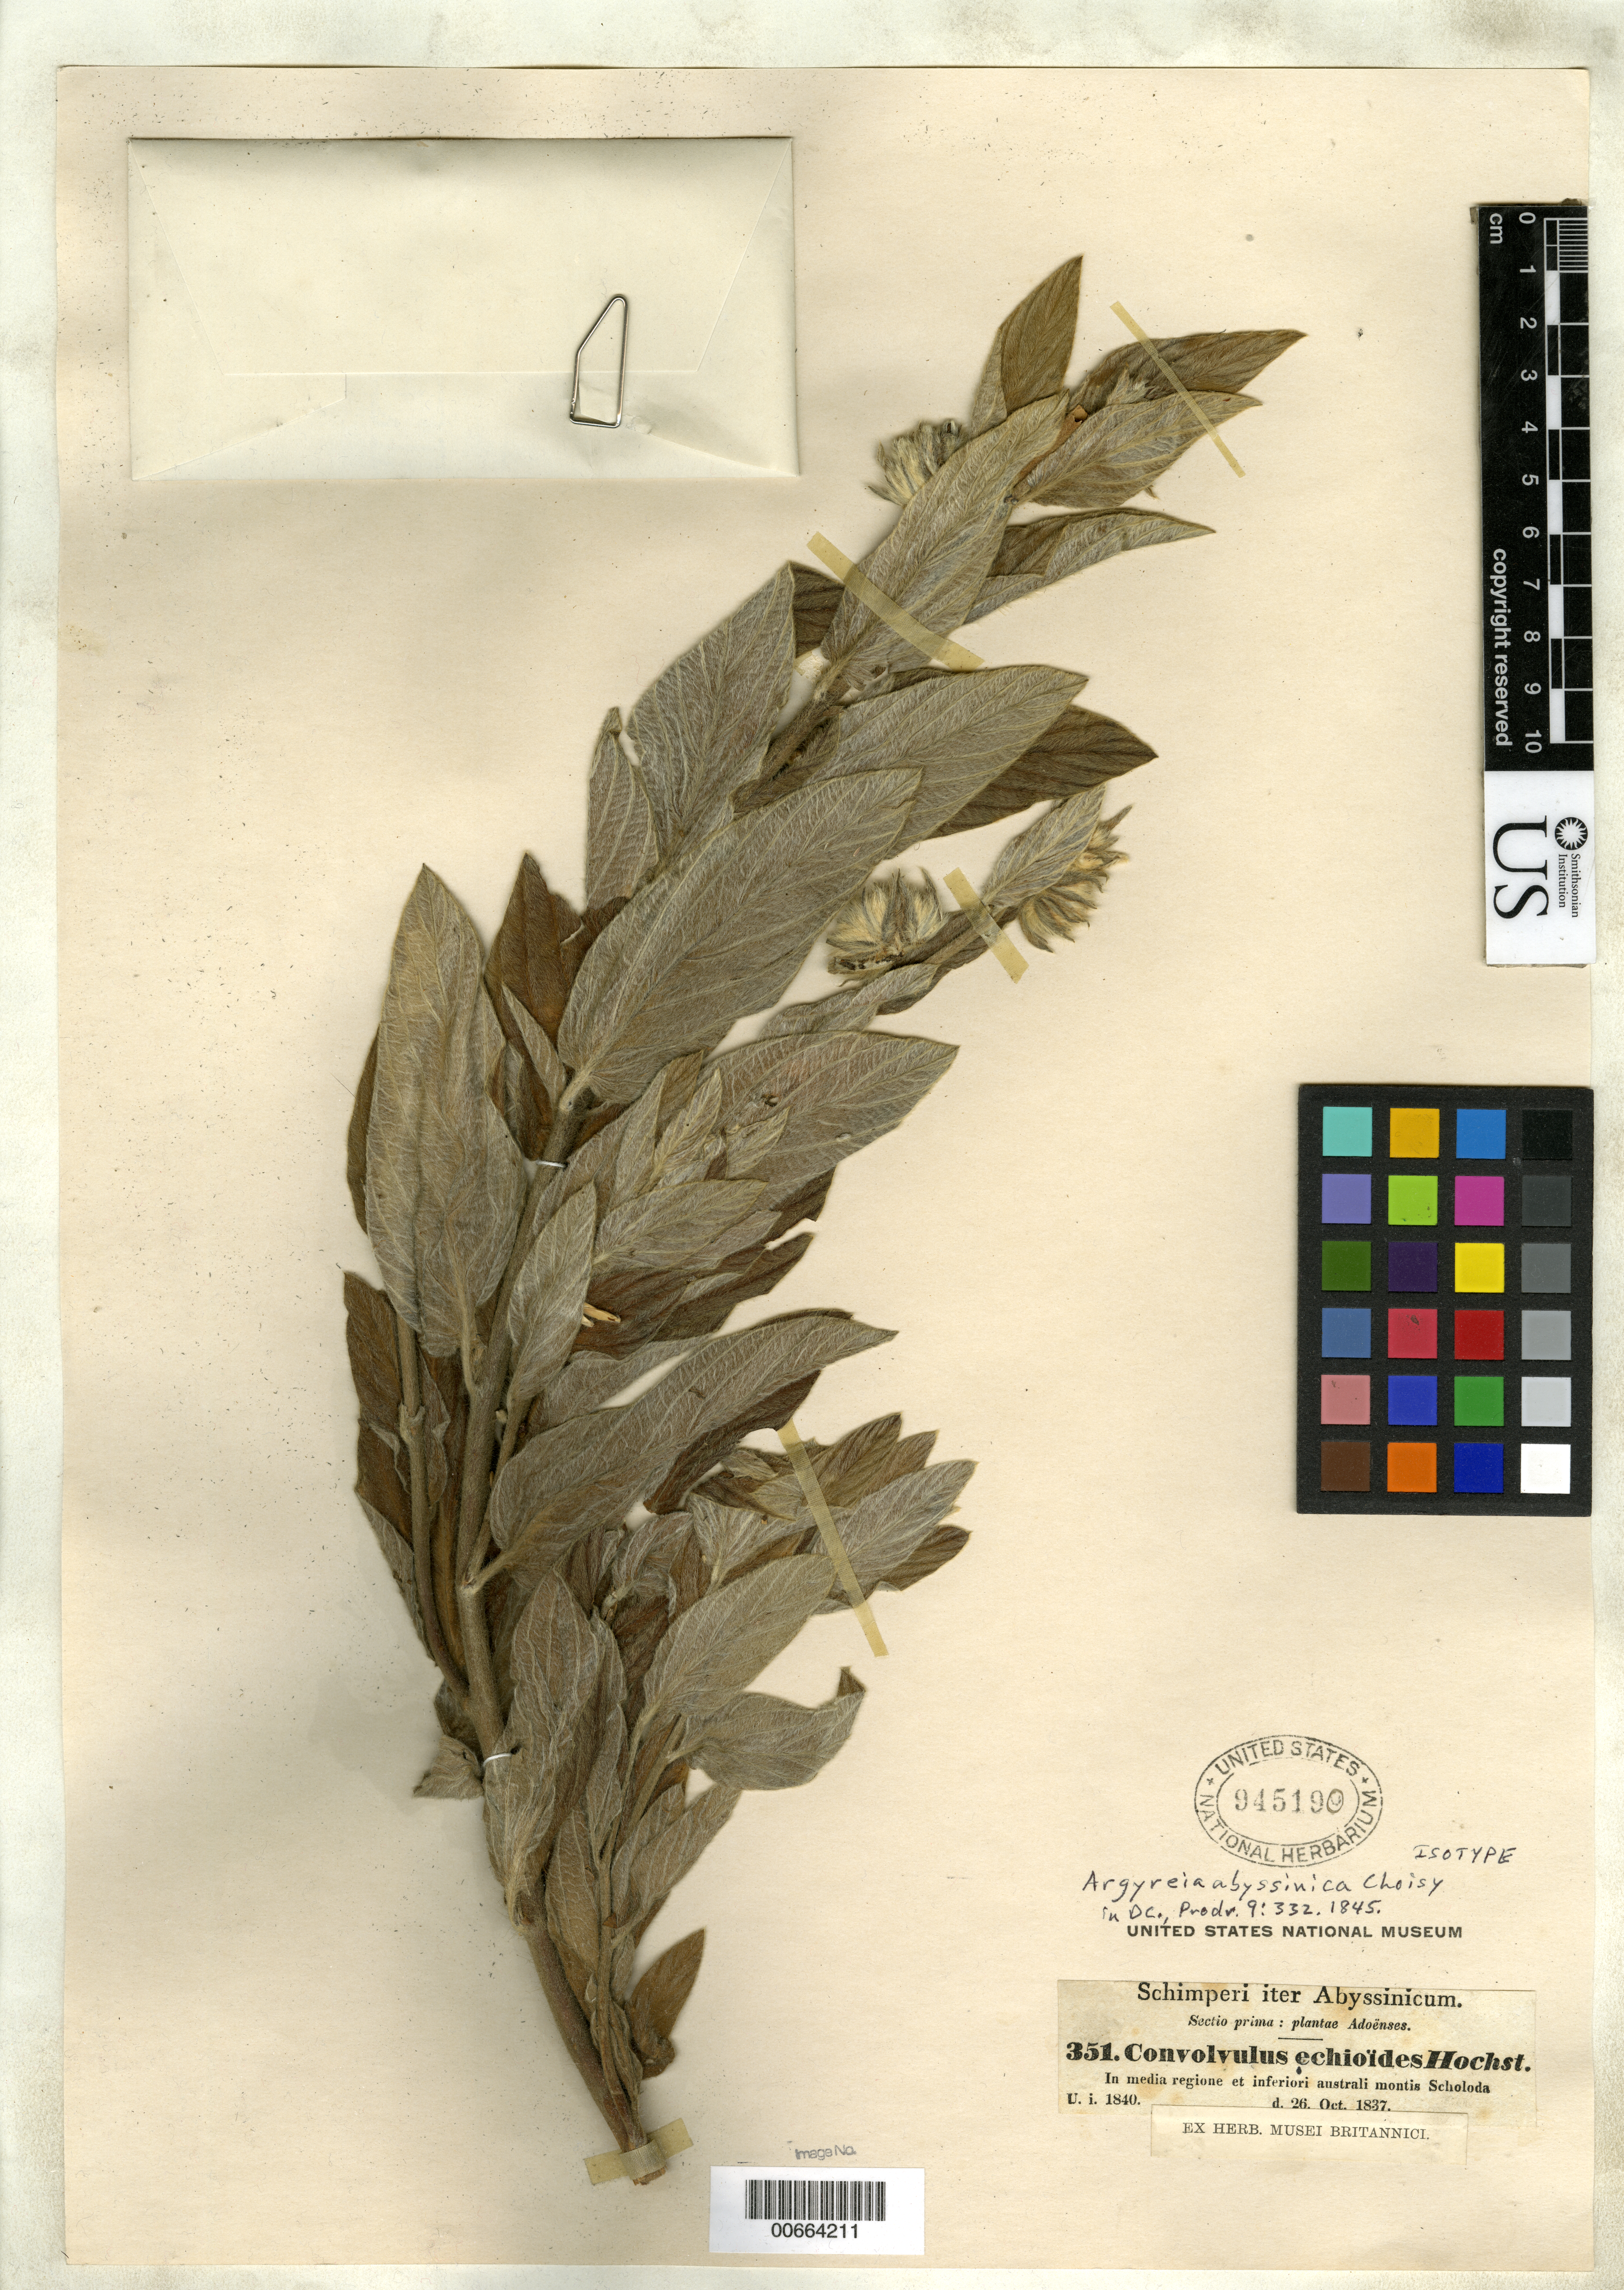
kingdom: Plantae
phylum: Tracheophyta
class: Magnoliopsida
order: Solanales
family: Convolvulaceae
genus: Argyreia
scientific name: Argyreia abyssinica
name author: Choisy in DC.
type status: Isotype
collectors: G. W. Schimper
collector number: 351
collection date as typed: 26 Oct 1837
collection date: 1837-10-26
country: Ethiopia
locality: In media regione et inferiori australi montis Scholoda.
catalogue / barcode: US 945190